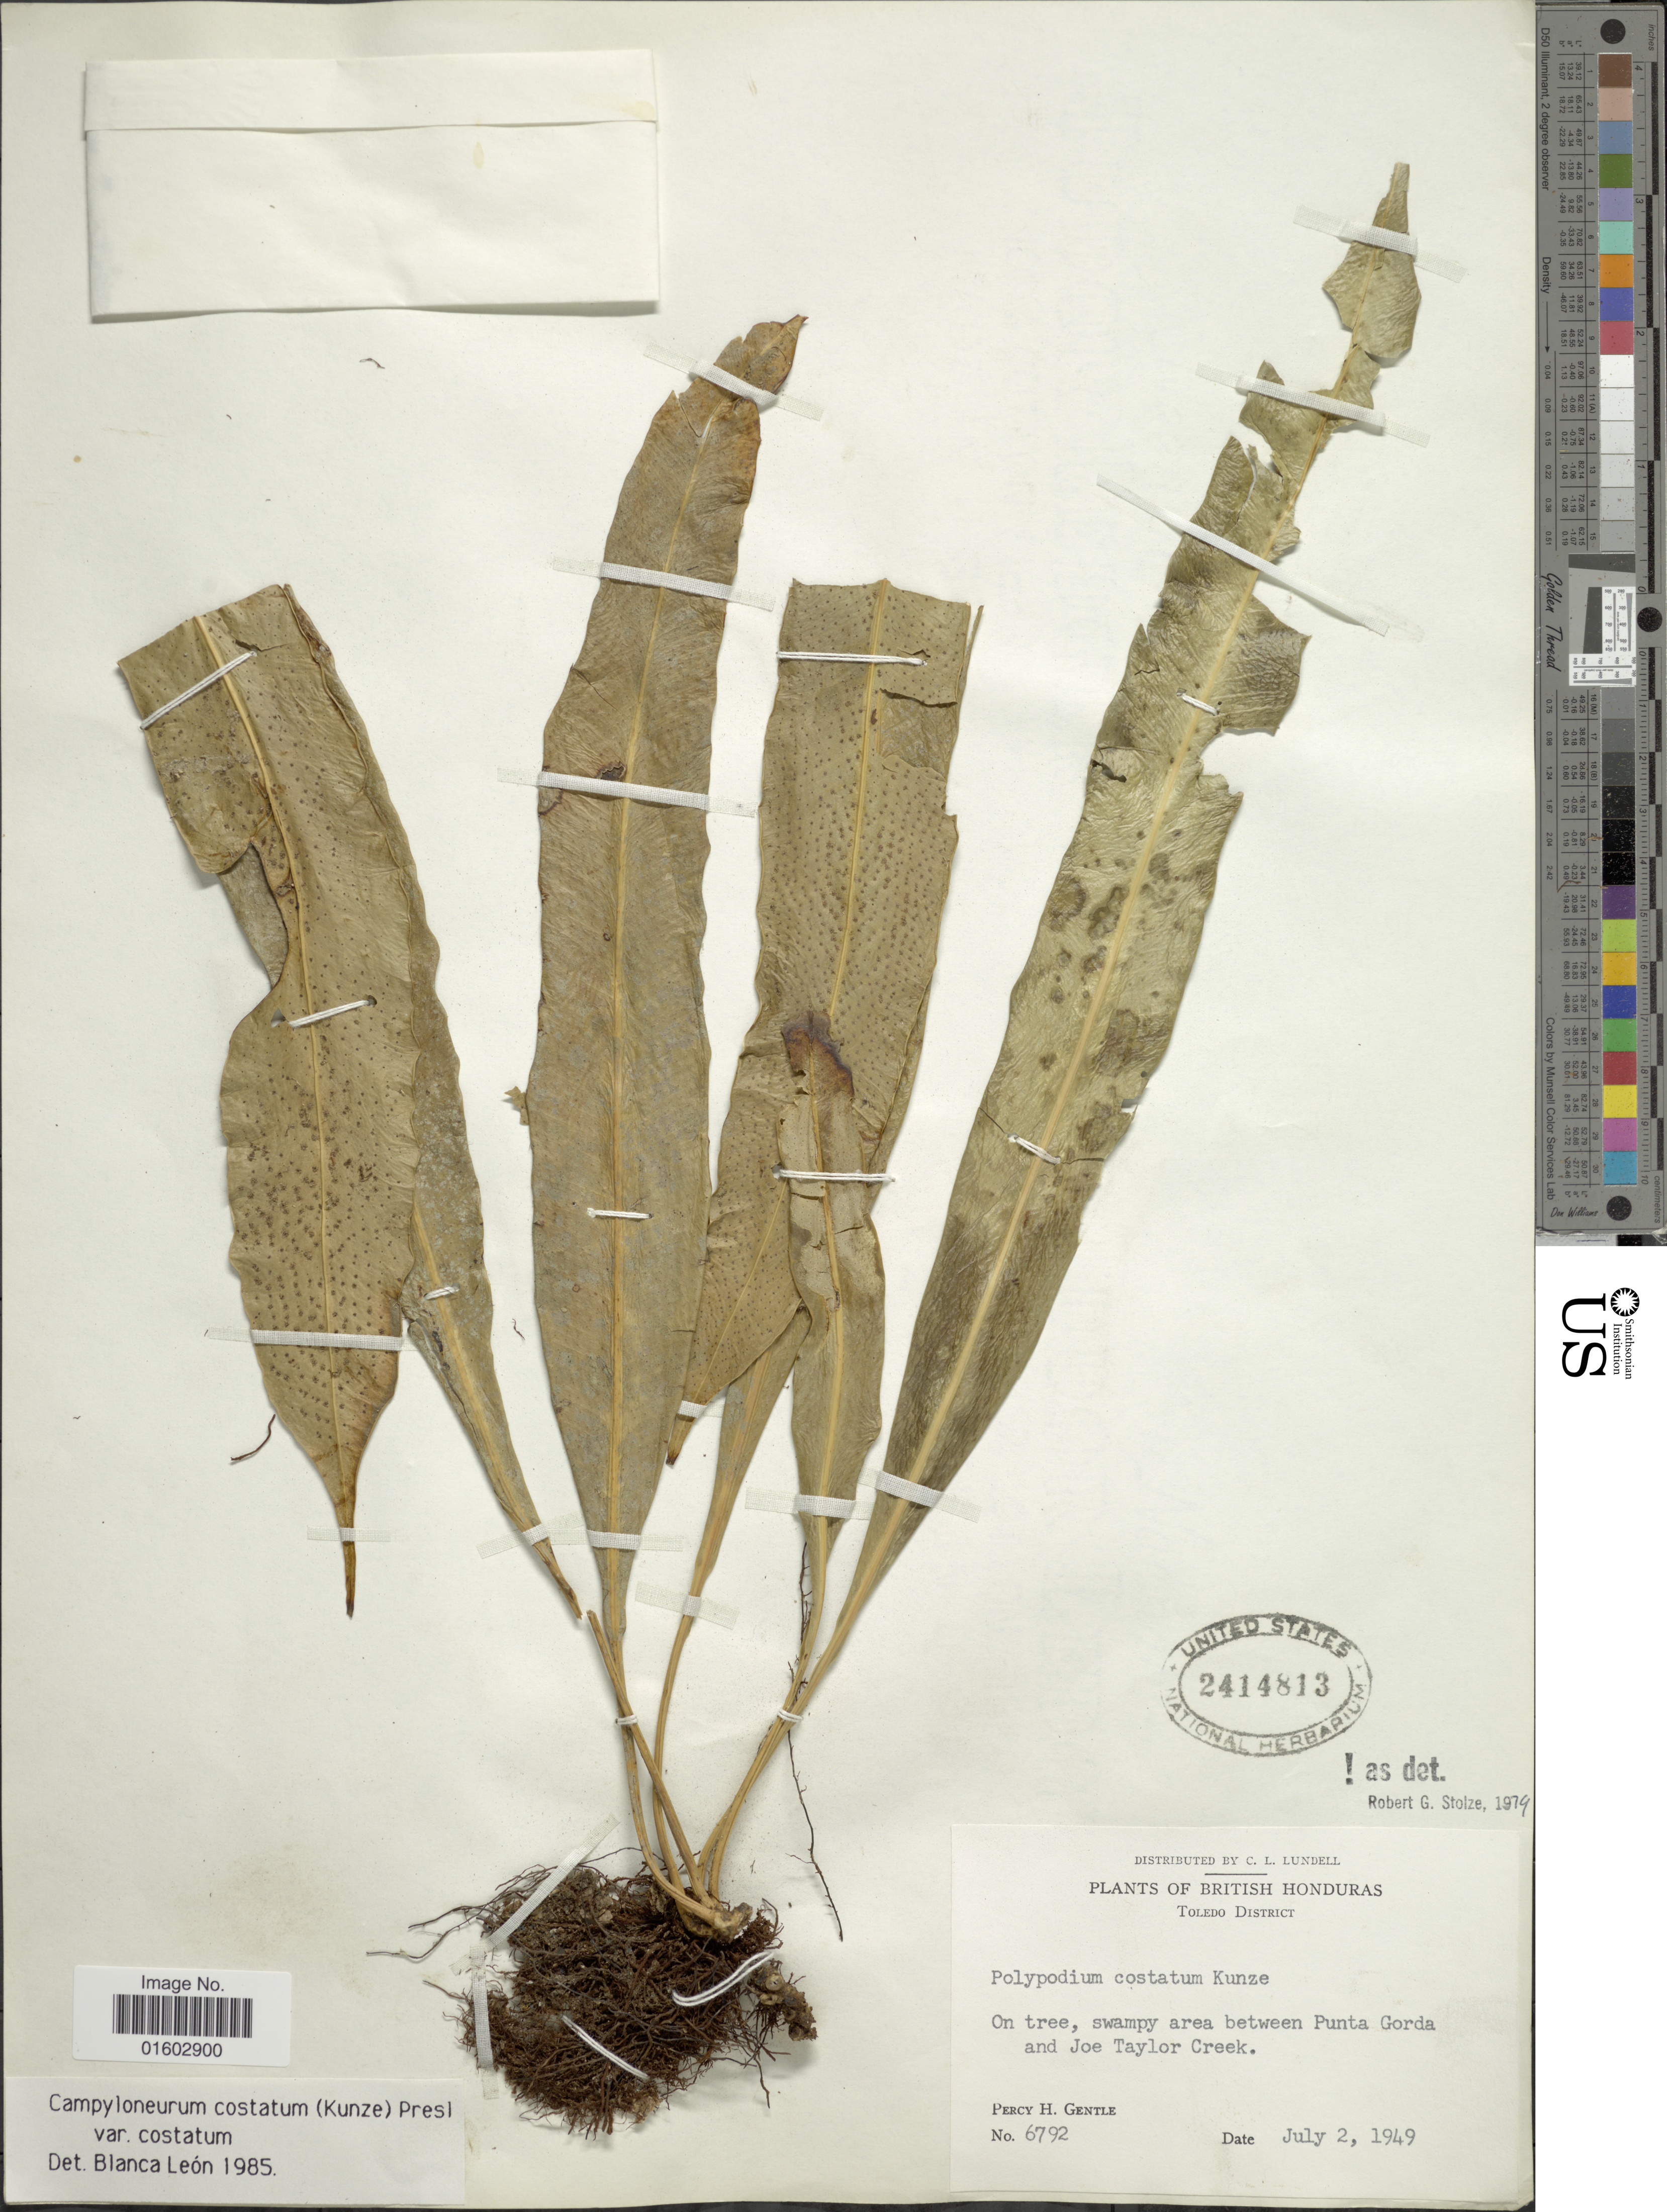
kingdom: Plantae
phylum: Tracheophyta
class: Polypodiopsida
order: Polypodiales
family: Polypodiaceae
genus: Campyloneurum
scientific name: Campyloneurum costatum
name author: (Kunze) C. Presl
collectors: P. H. Gentle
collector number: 6792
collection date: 1949-07-02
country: Belize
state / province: Toledo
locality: British Honduras, Toledo District. swampy area between Punta Gorda and Joe Taylor Creek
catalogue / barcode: US 2414813